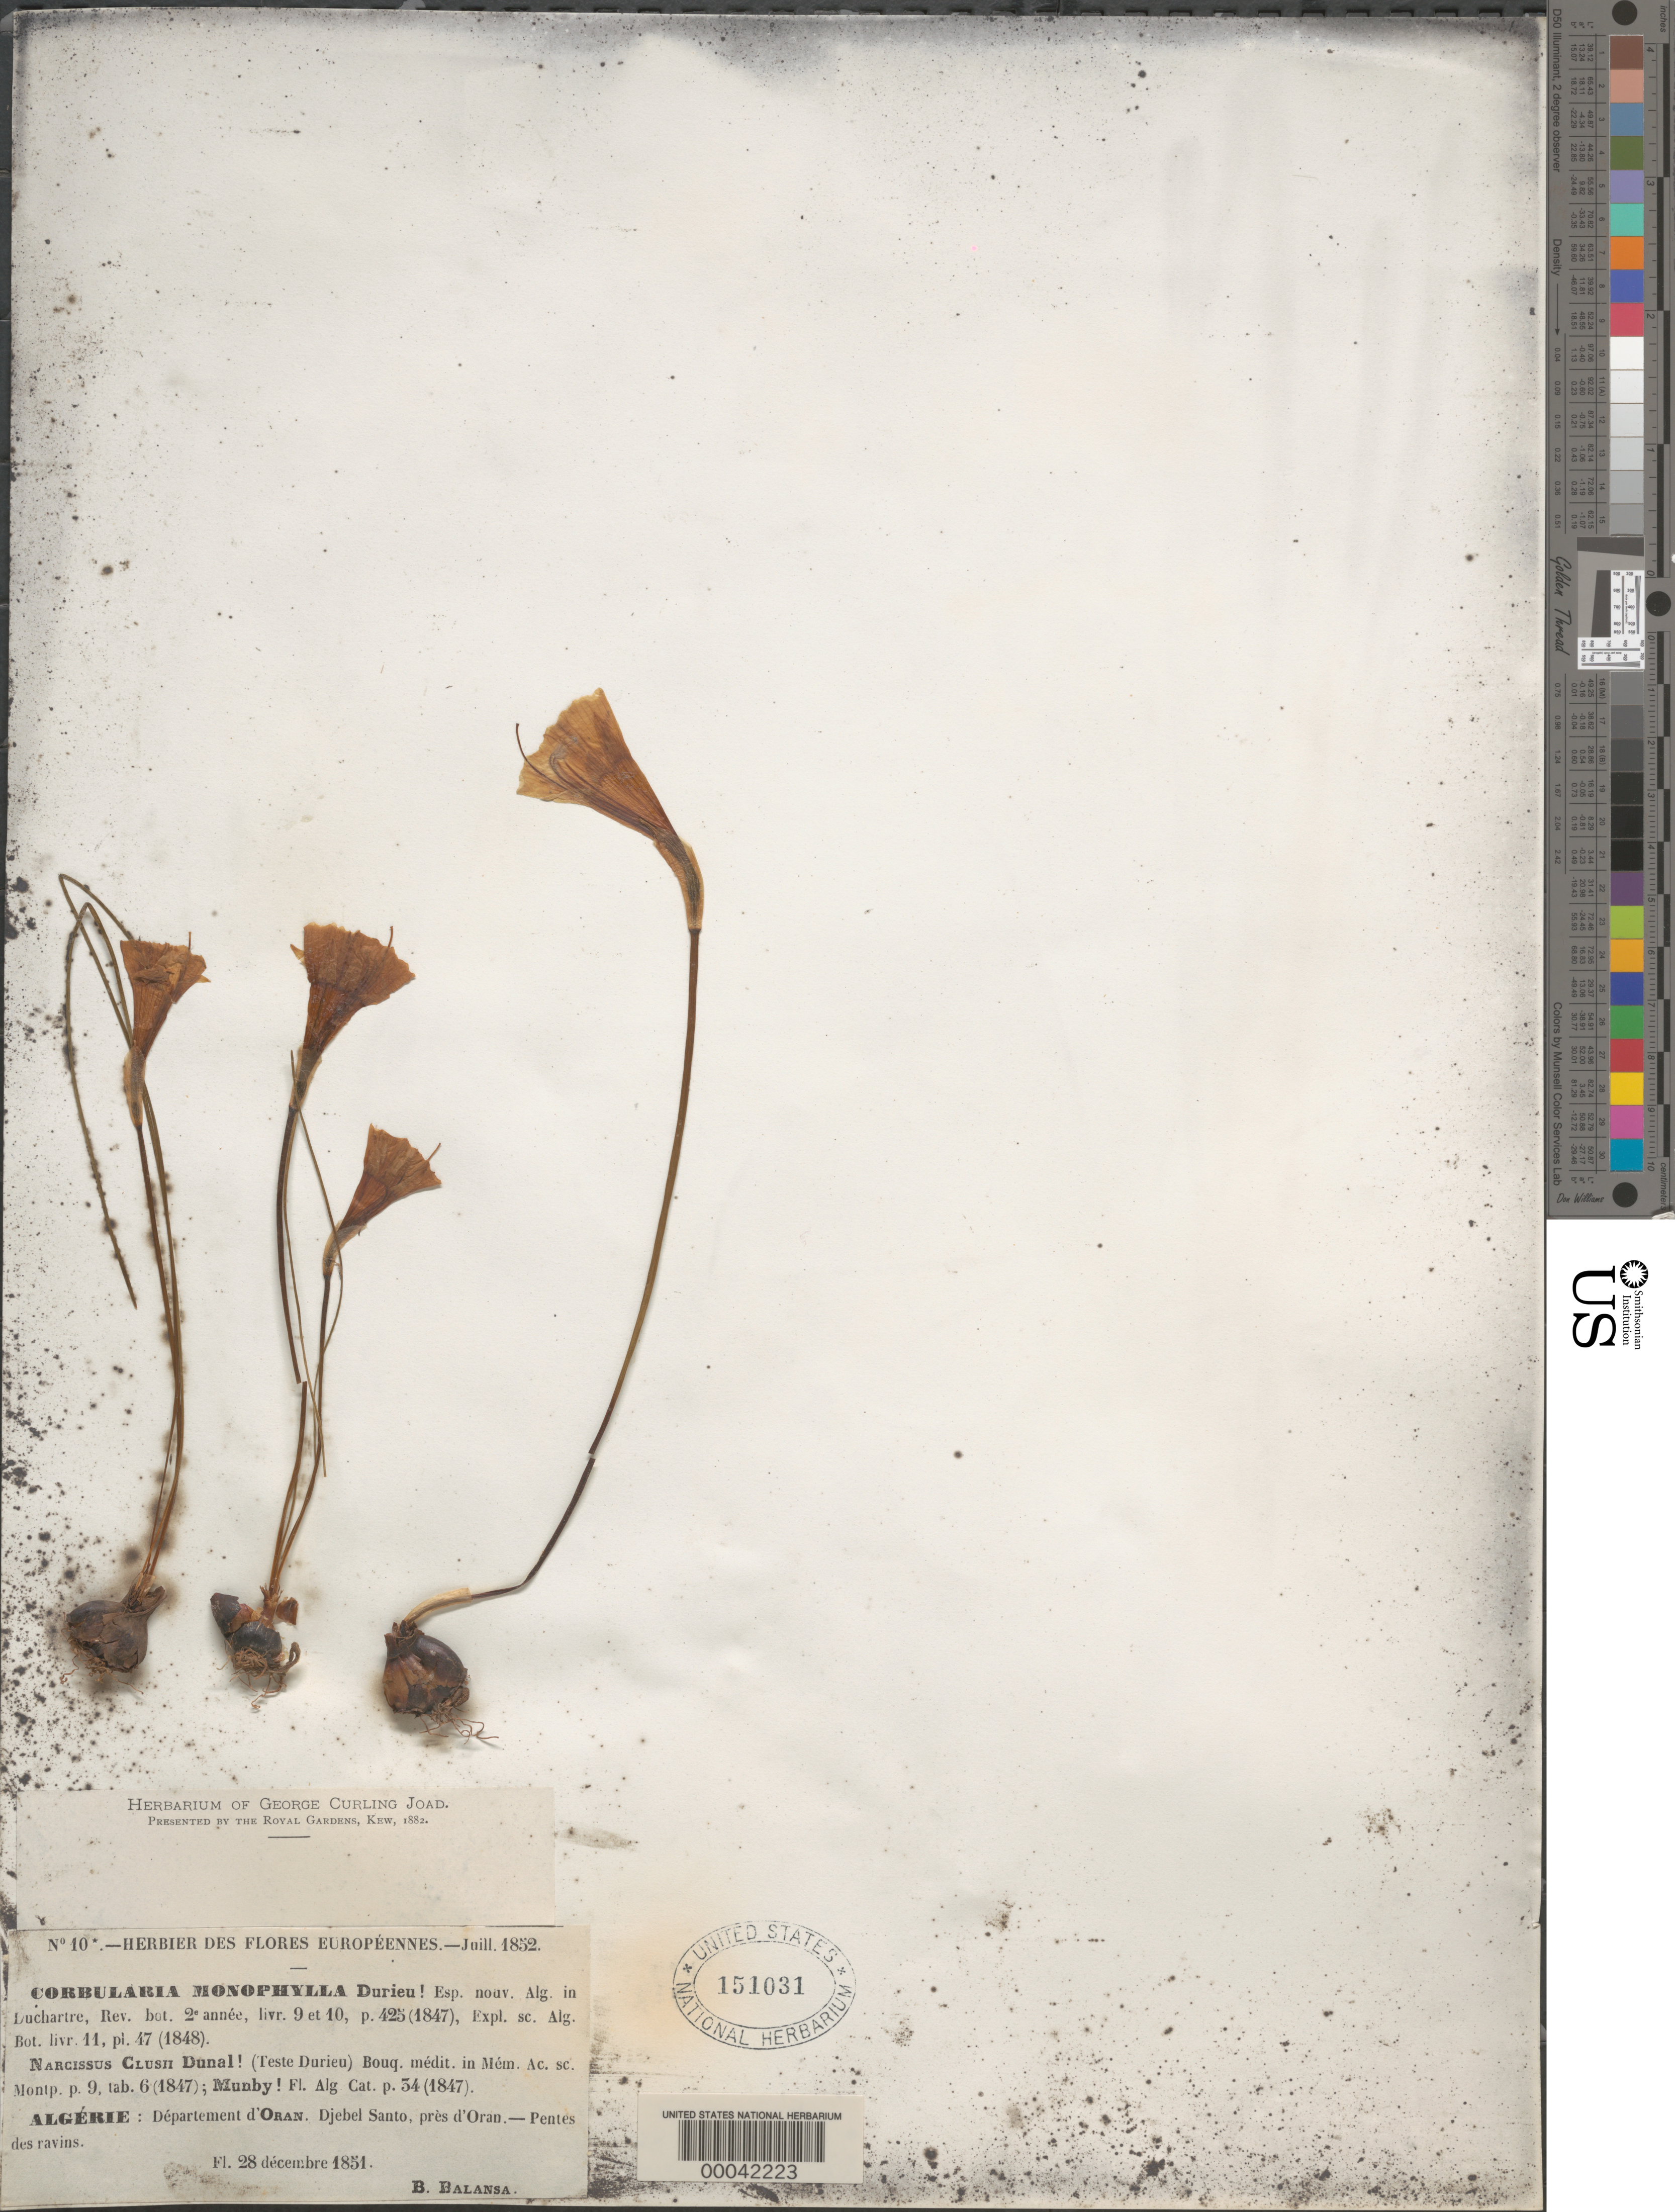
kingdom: Plantae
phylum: Tracheophyta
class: Liliopsida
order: Asparagales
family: Amaryllidaceae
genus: Narcissus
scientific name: Narcissus monophyllus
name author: T. Moore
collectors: B. Balansa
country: Algeria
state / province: Oran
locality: Djebel Santo, near Oran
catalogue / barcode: US 151031